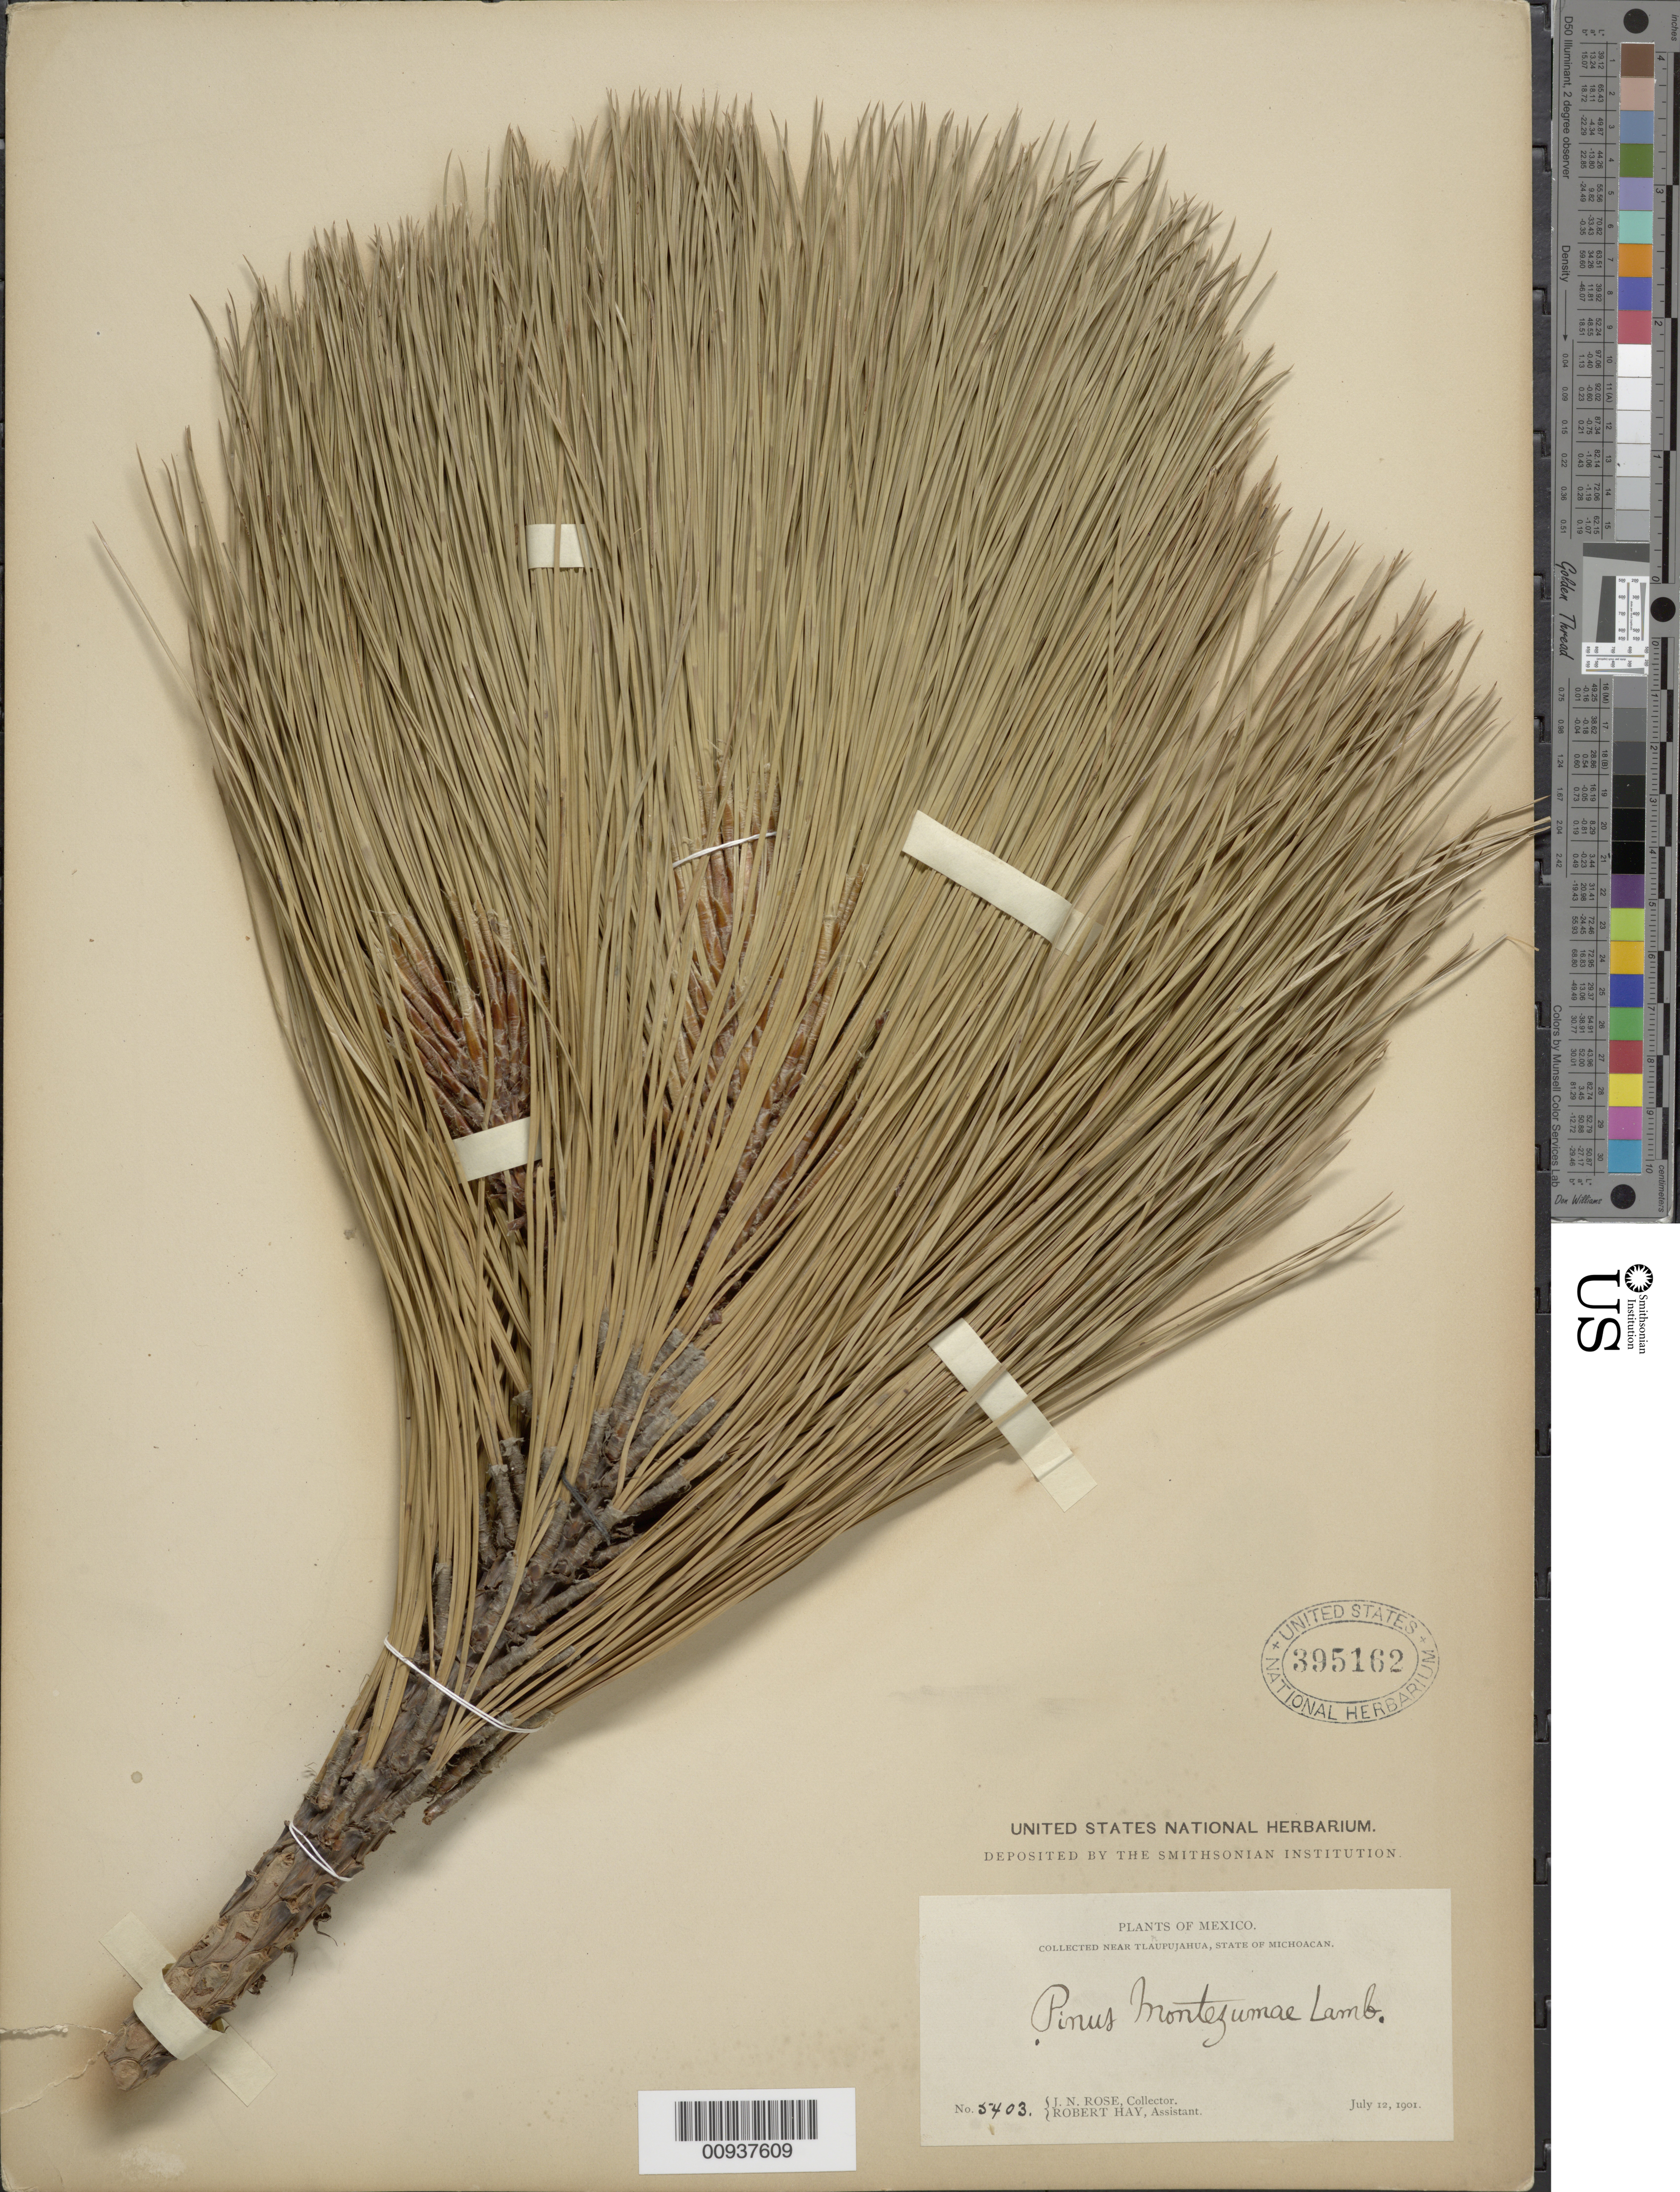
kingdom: Plantae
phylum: Tracheophyta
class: Pinopsida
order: Pinales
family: Pinaceae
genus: Pinus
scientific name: Pinus montezumae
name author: Lamb.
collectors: J. N. Rose & R. Hay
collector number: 5403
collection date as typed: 12 Jul 1901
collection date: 1901-07-12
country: Mexico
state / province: Michoacán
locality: Near Tlaupujahua.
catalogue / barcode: US 395162